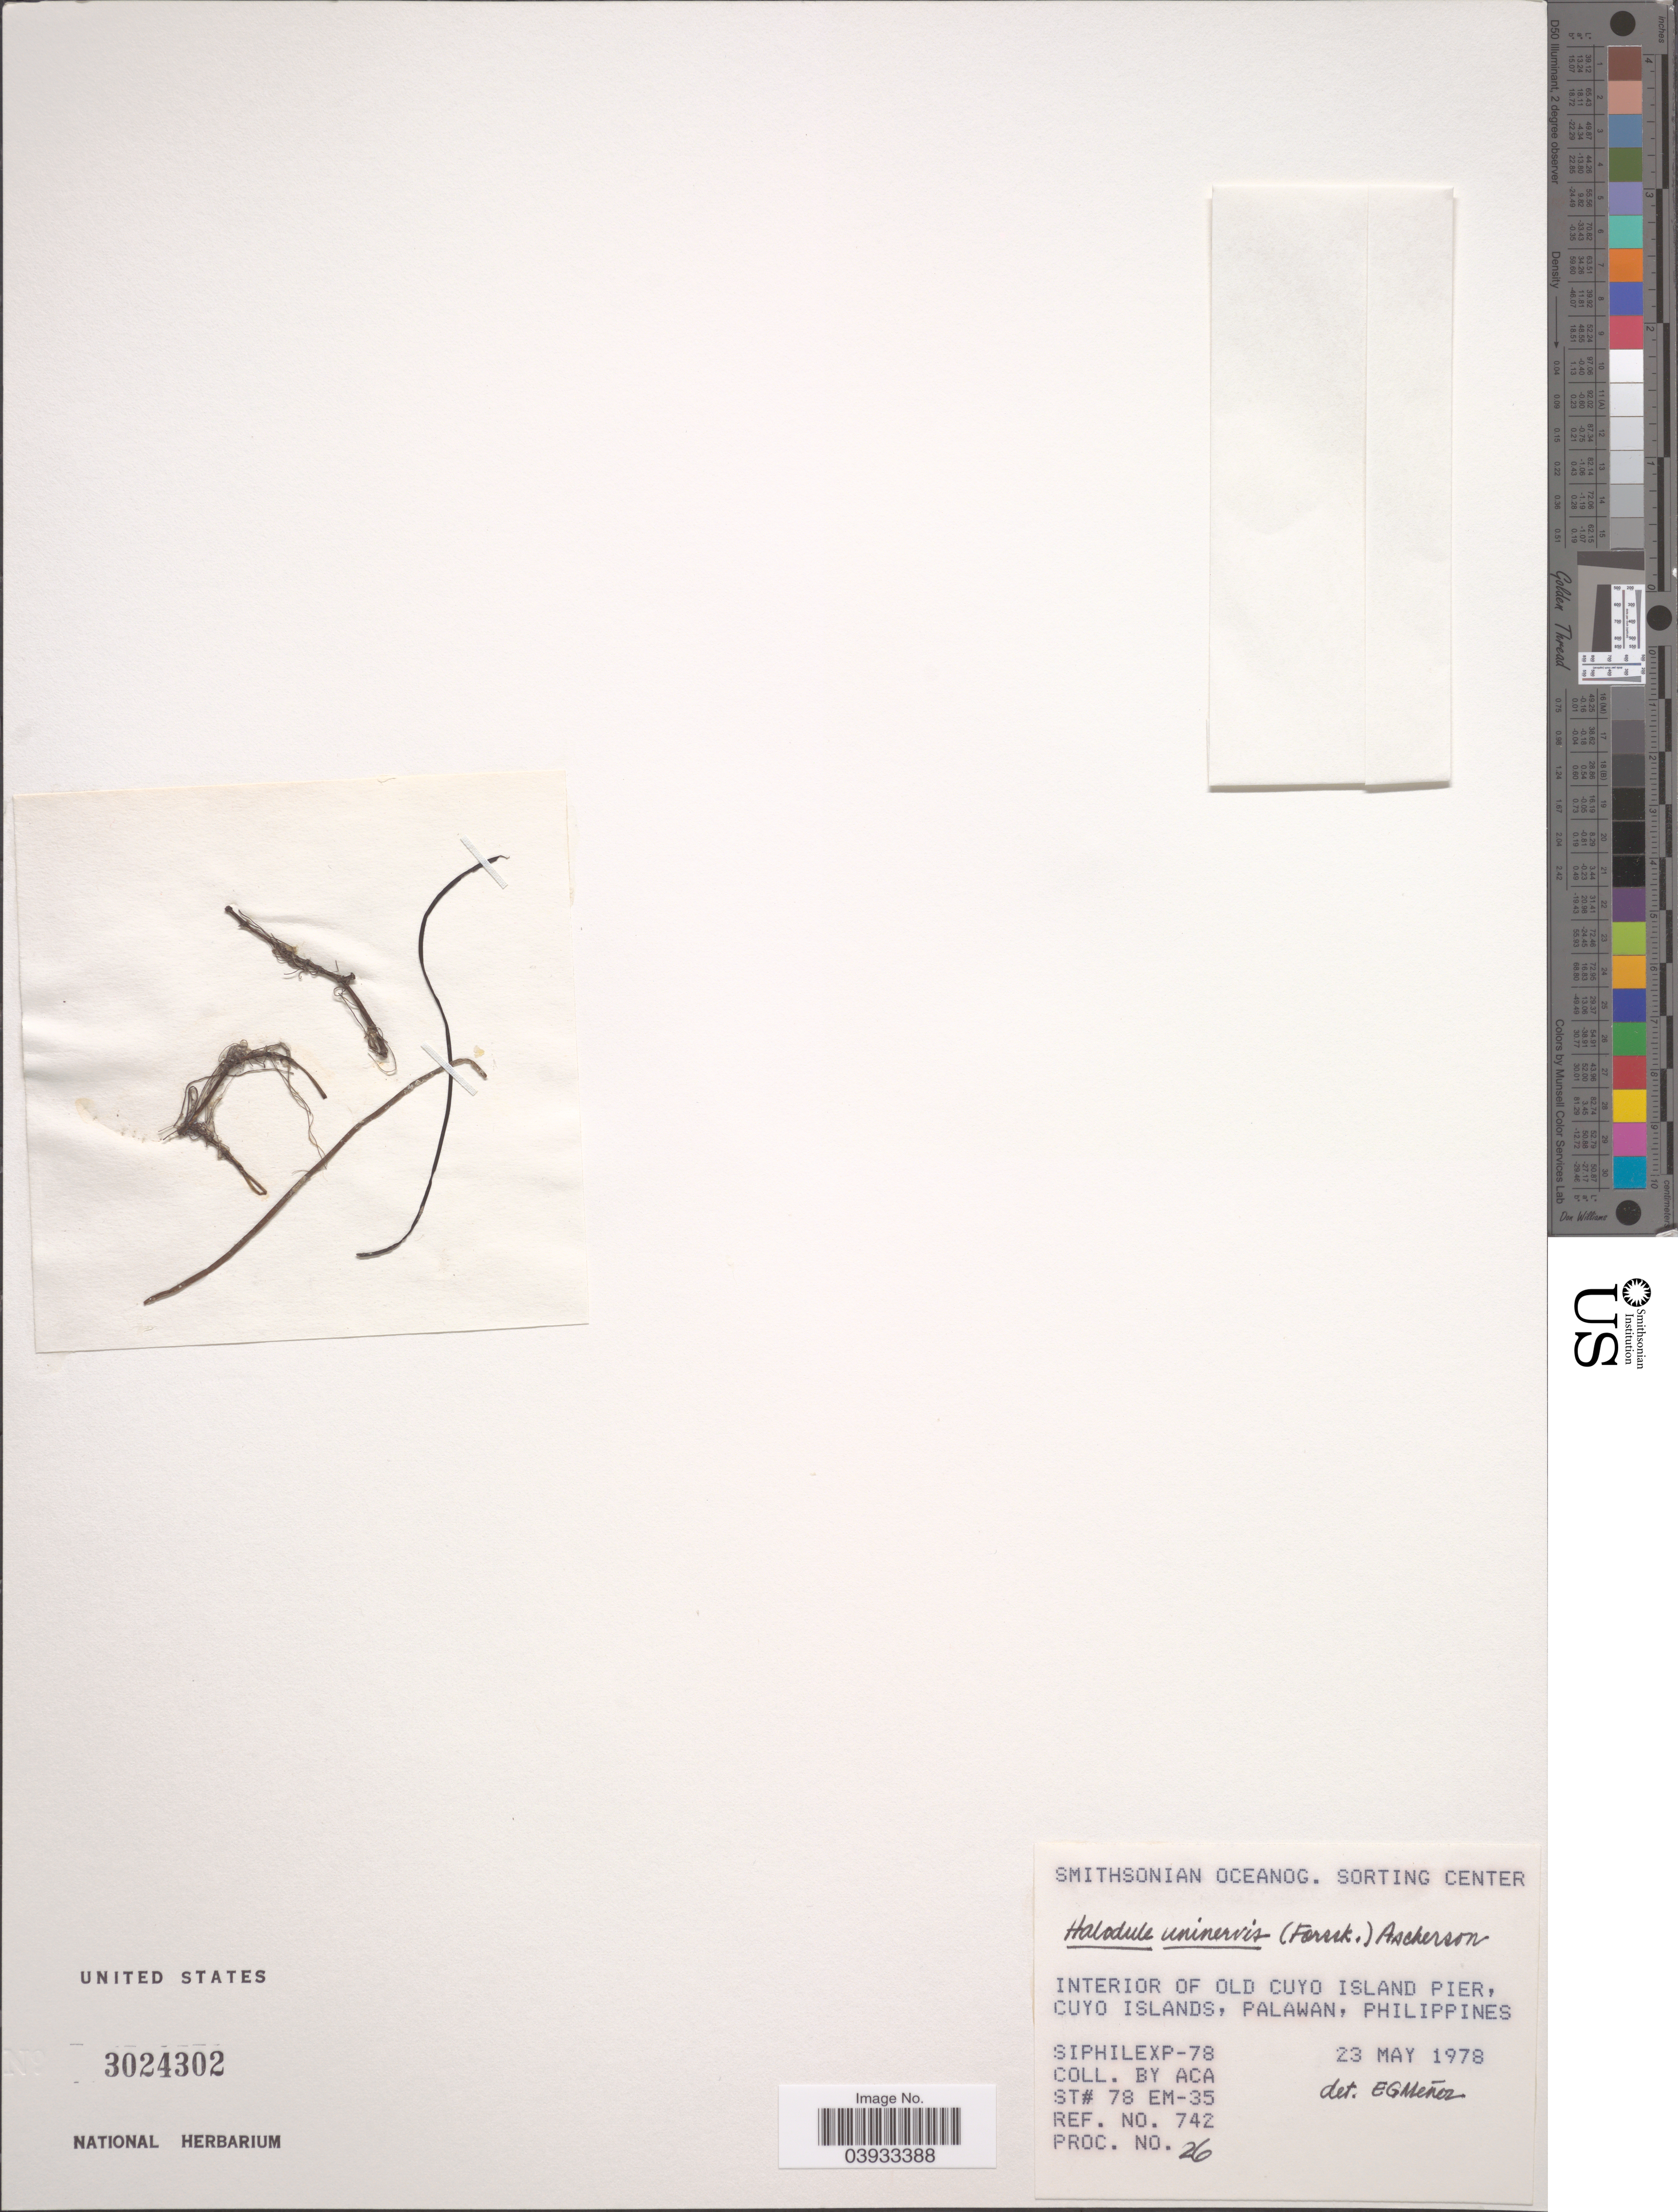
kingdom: Plantae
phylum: Tracheophyta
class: Liliopsida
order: Alismatales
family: Cymodoceaceae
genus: Halodule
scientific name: Halodule uninervis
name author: (Forssk.) Asch.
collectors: -- Aca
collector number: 742?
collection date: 1978-05-23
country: Philippines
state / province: Mimaropa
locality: Interior of Old Cuyo Island Pier, Cuyo Islands, Palawan.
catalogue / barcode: US 3024302